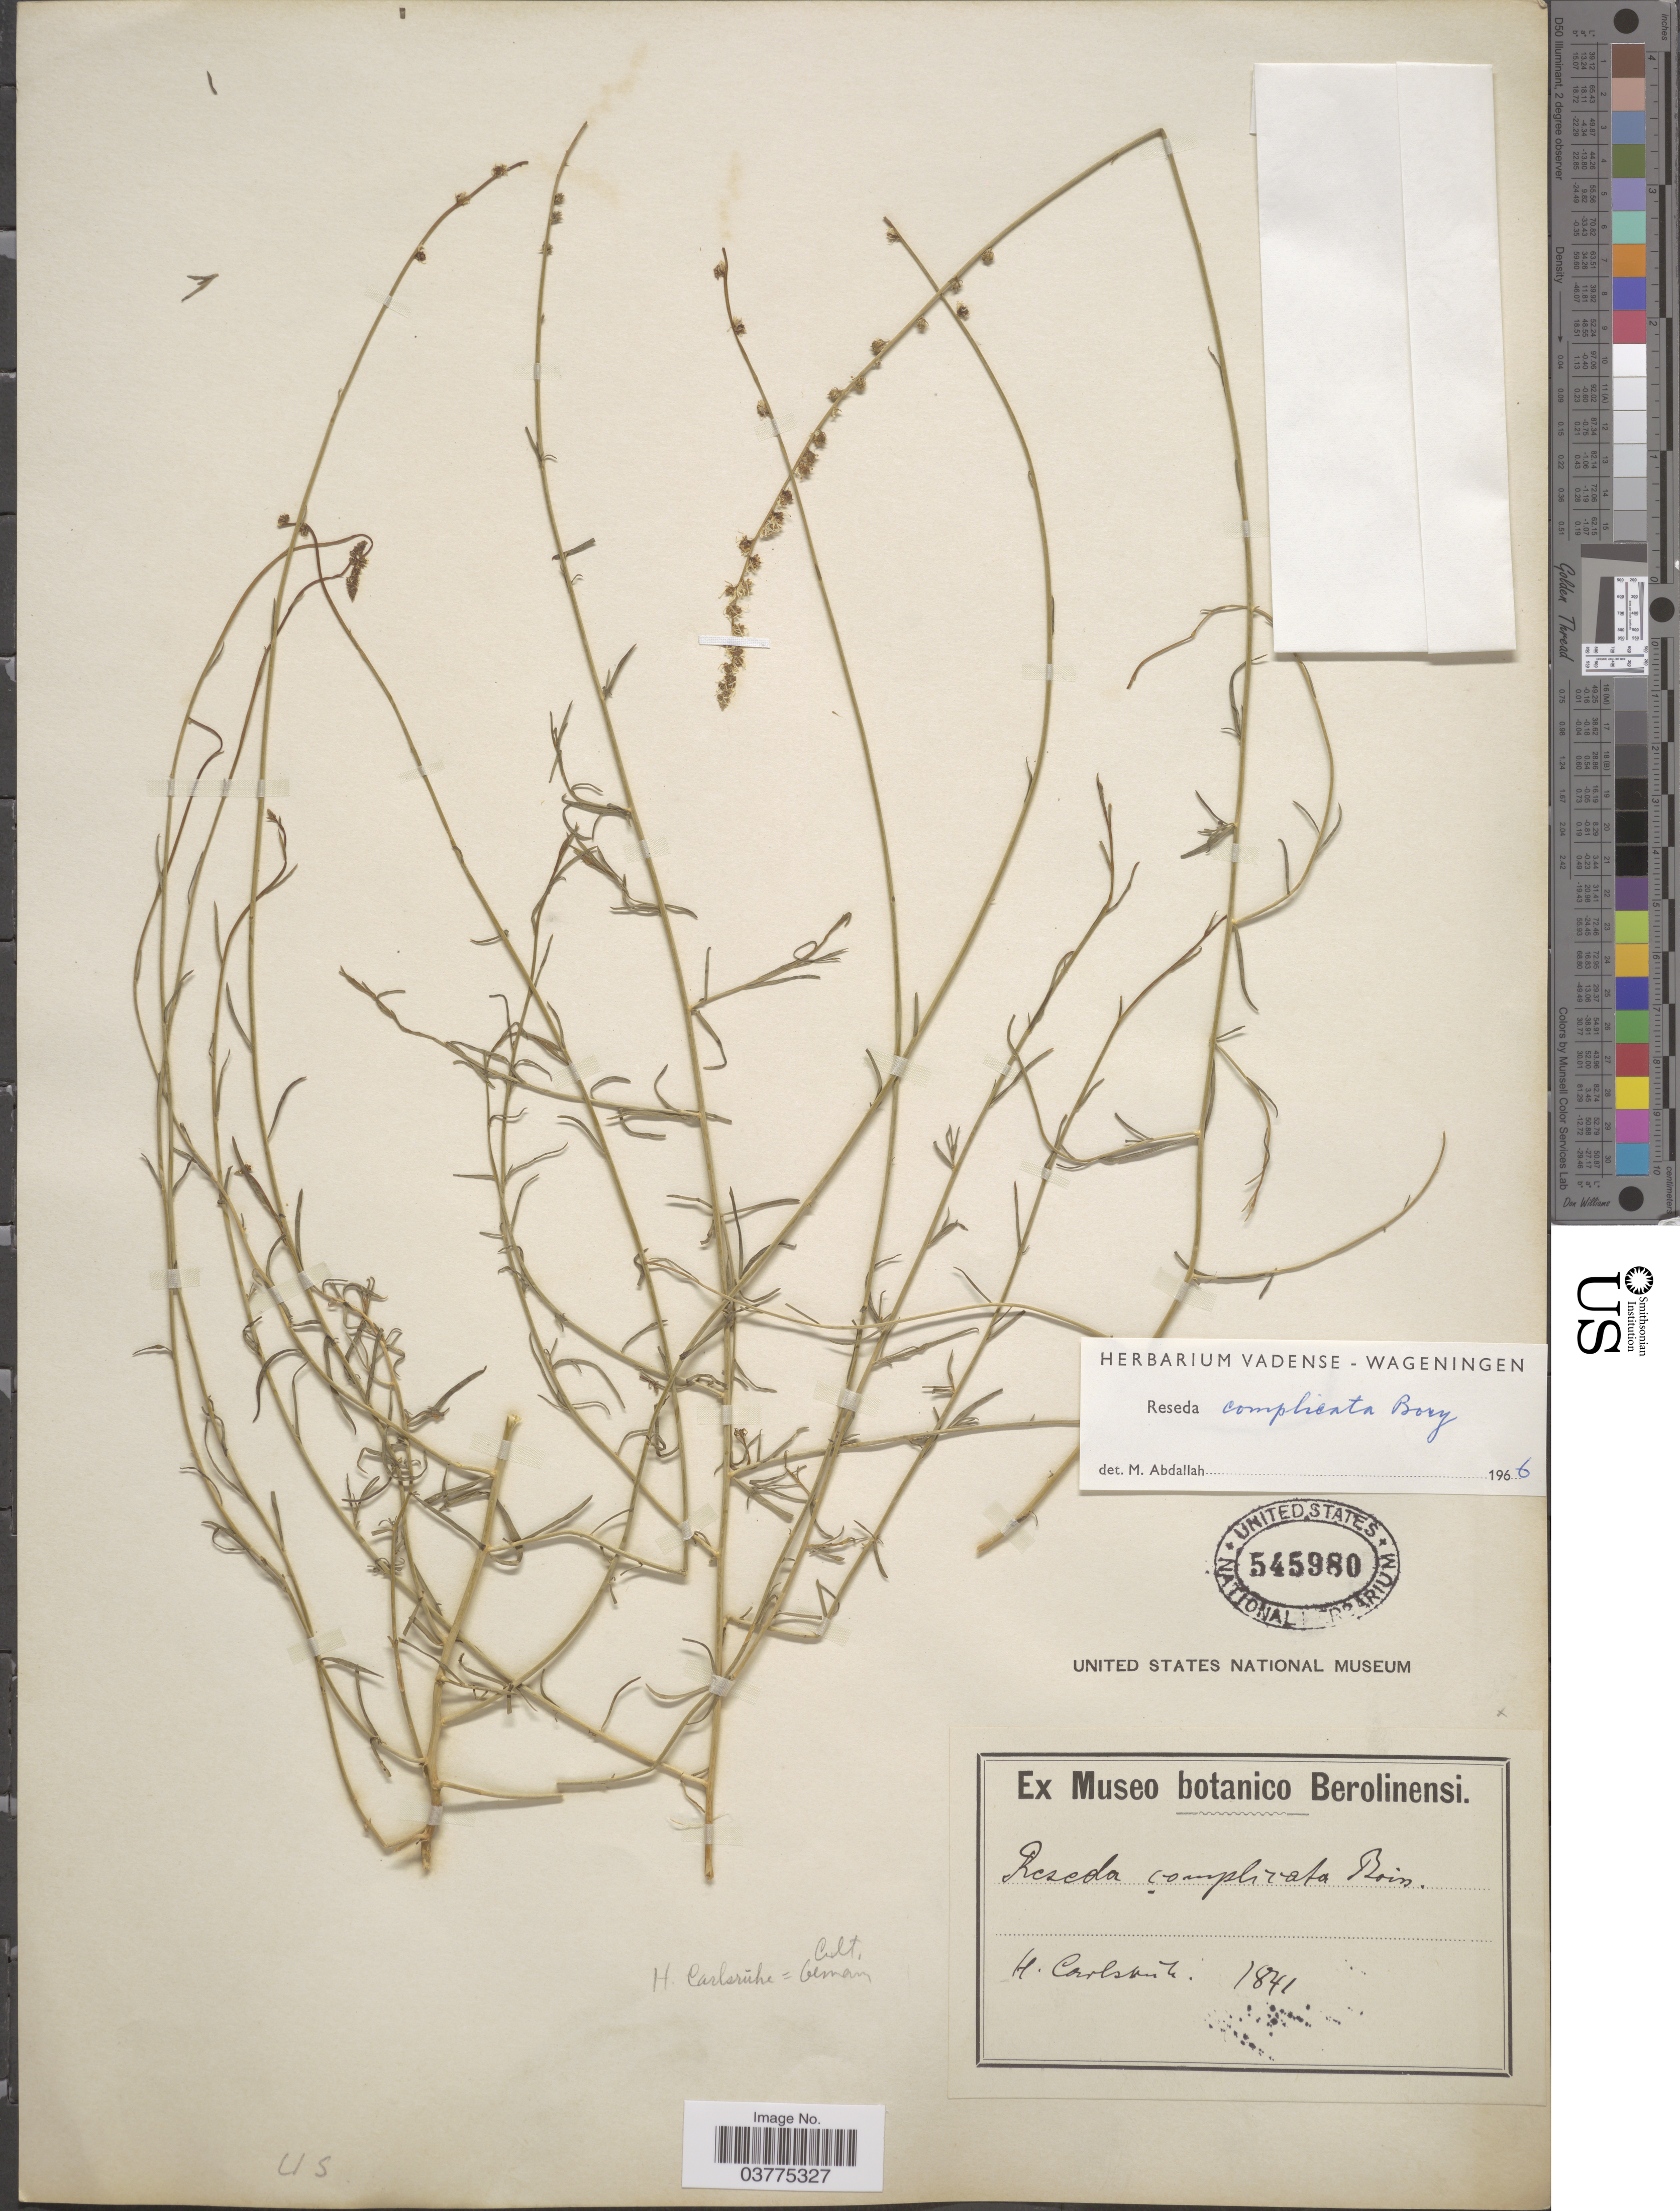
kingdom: Plantae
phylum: Tracheophyta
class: Magnoliopsida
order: Brassicales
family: Resedaceae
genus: Reseda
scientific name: Reseda complicata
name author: Bory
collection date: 1841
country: Germany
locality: H. Carlsrühe = Cult. Germany.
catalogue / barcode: US 545980